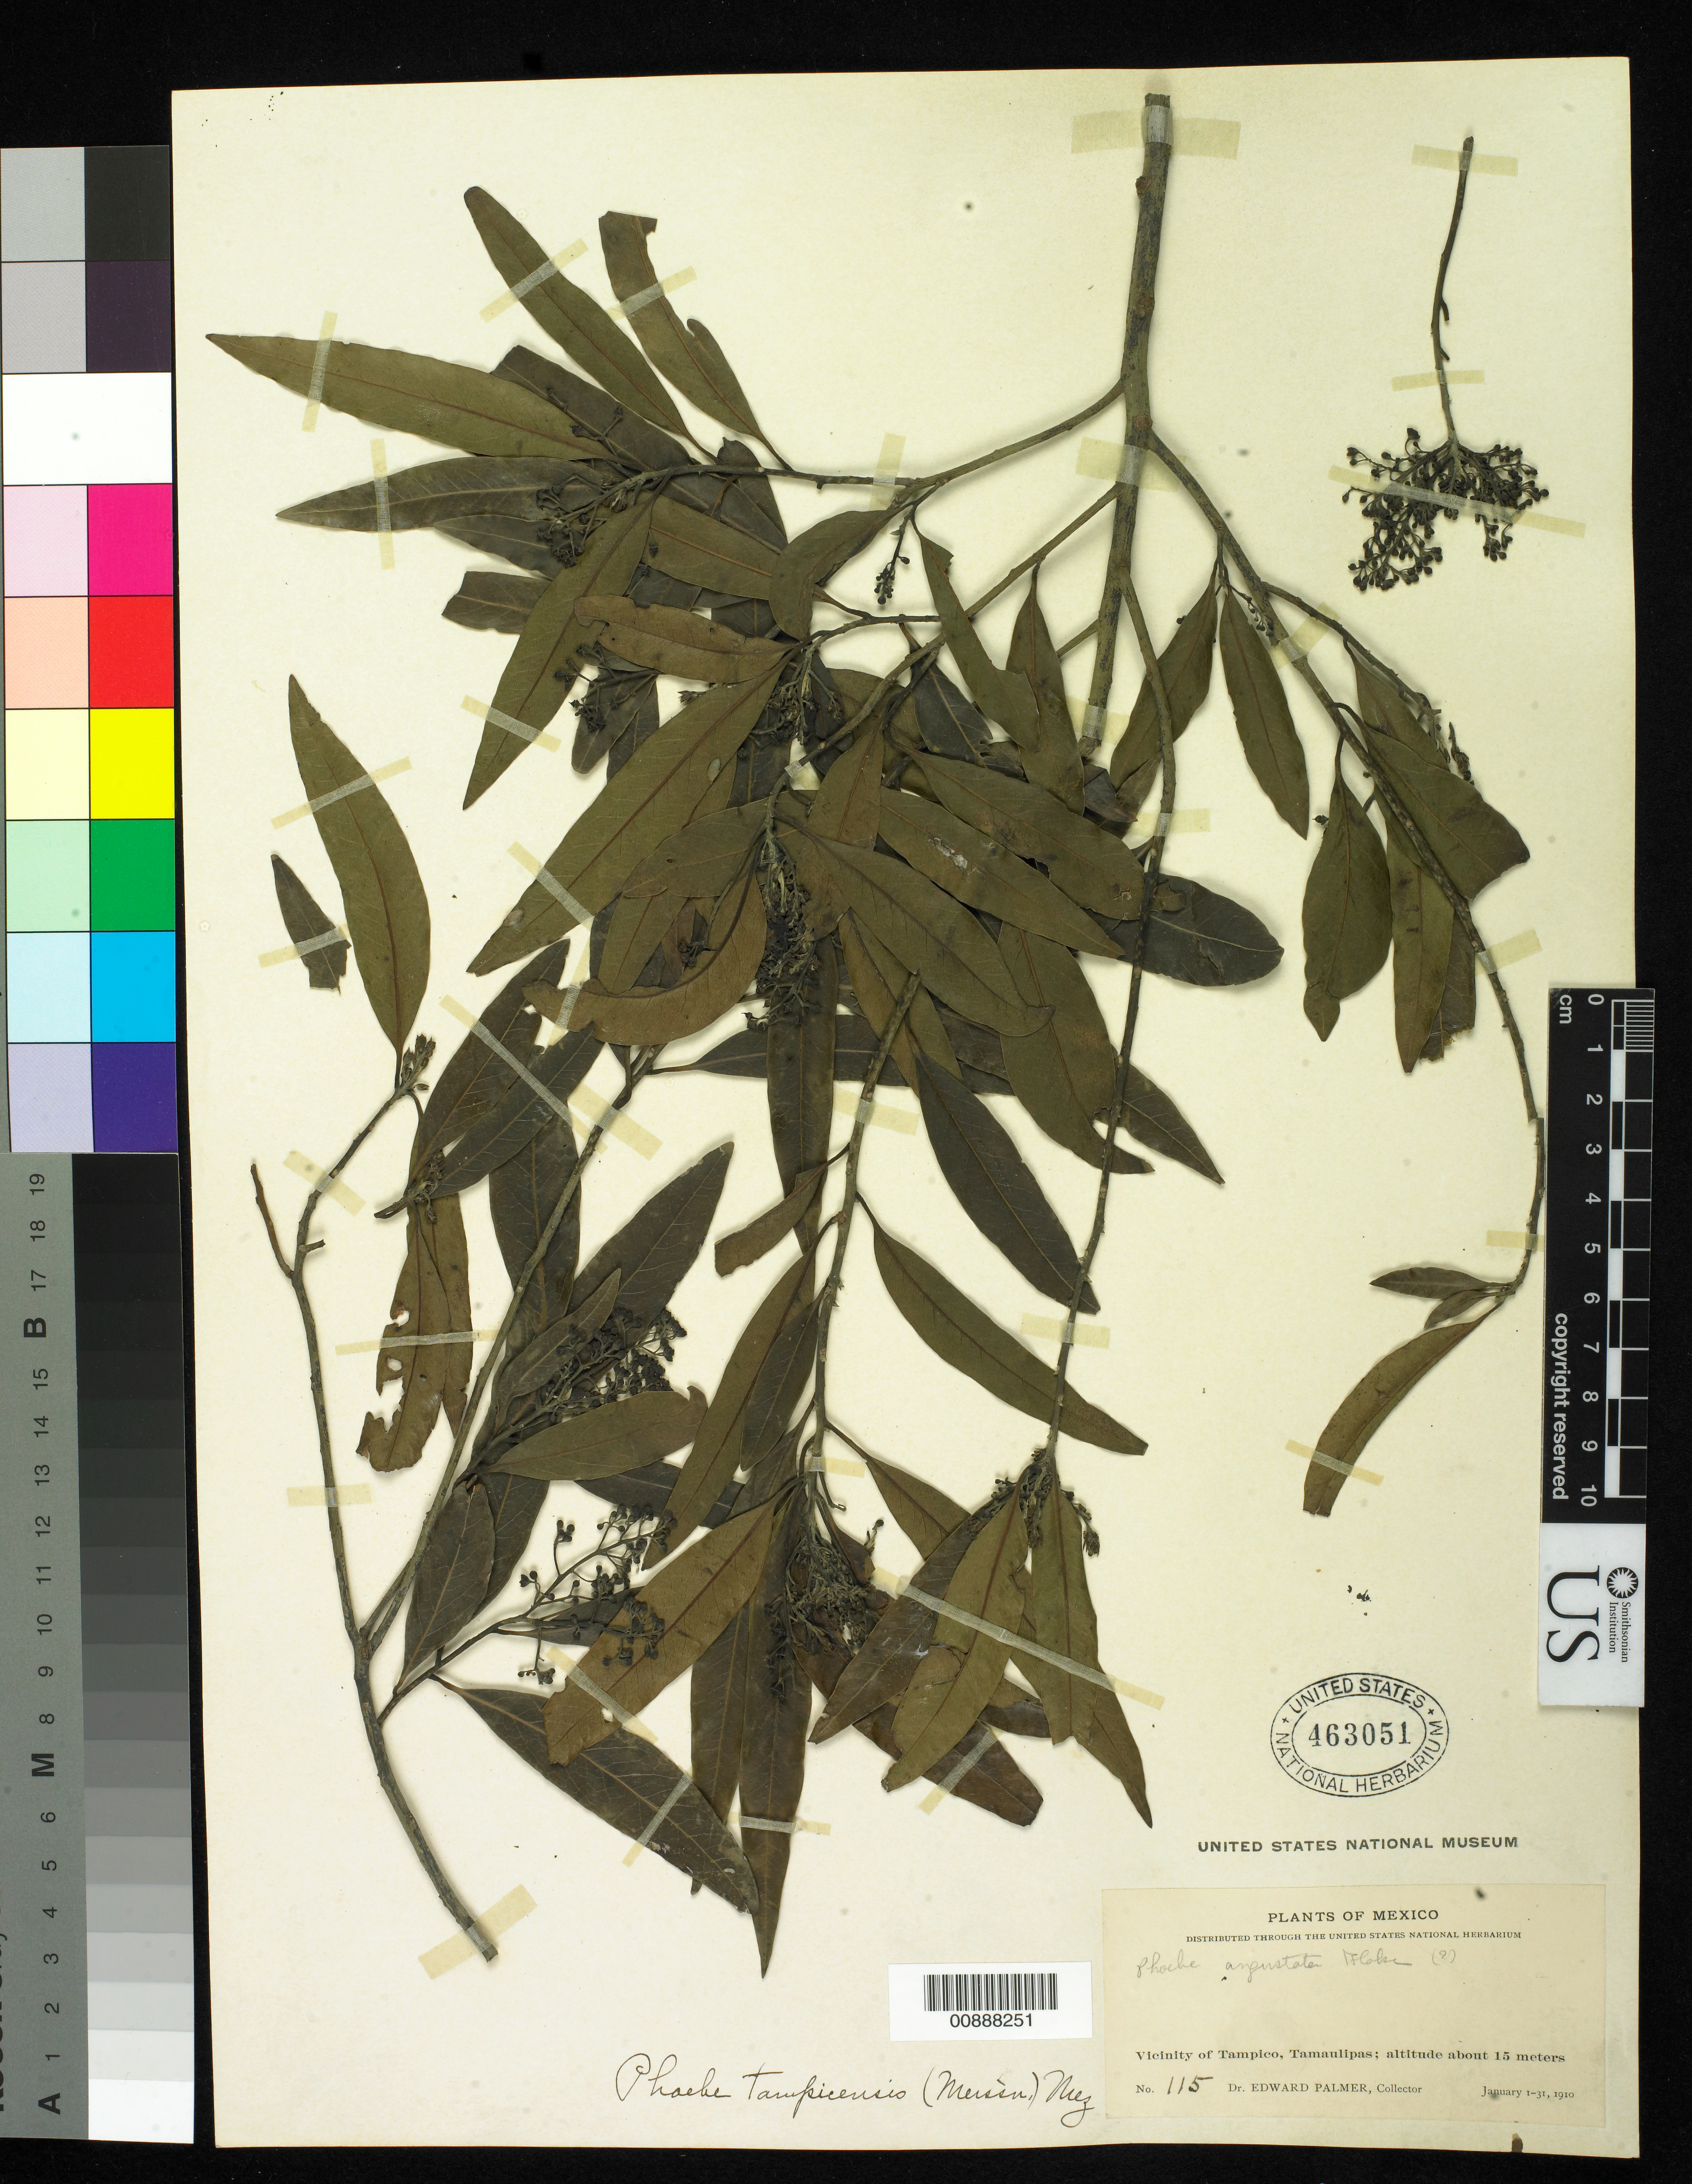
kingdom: Plantae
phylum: Tracheophyta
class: Magnoliopsida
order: Laurales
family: Lauraceae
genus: Phoebe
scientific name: Phoebe tampicensis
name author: (Meisn.) Mez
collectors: E. Palmer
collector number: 115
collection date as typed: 01 Jan 1910 to 31 Jan 1910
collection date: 1910-01-01/1910-01-31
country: Mexico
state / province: Tamaulipas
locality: Vicinity of Tampico, Tamaulipas.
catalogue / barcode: US 463051